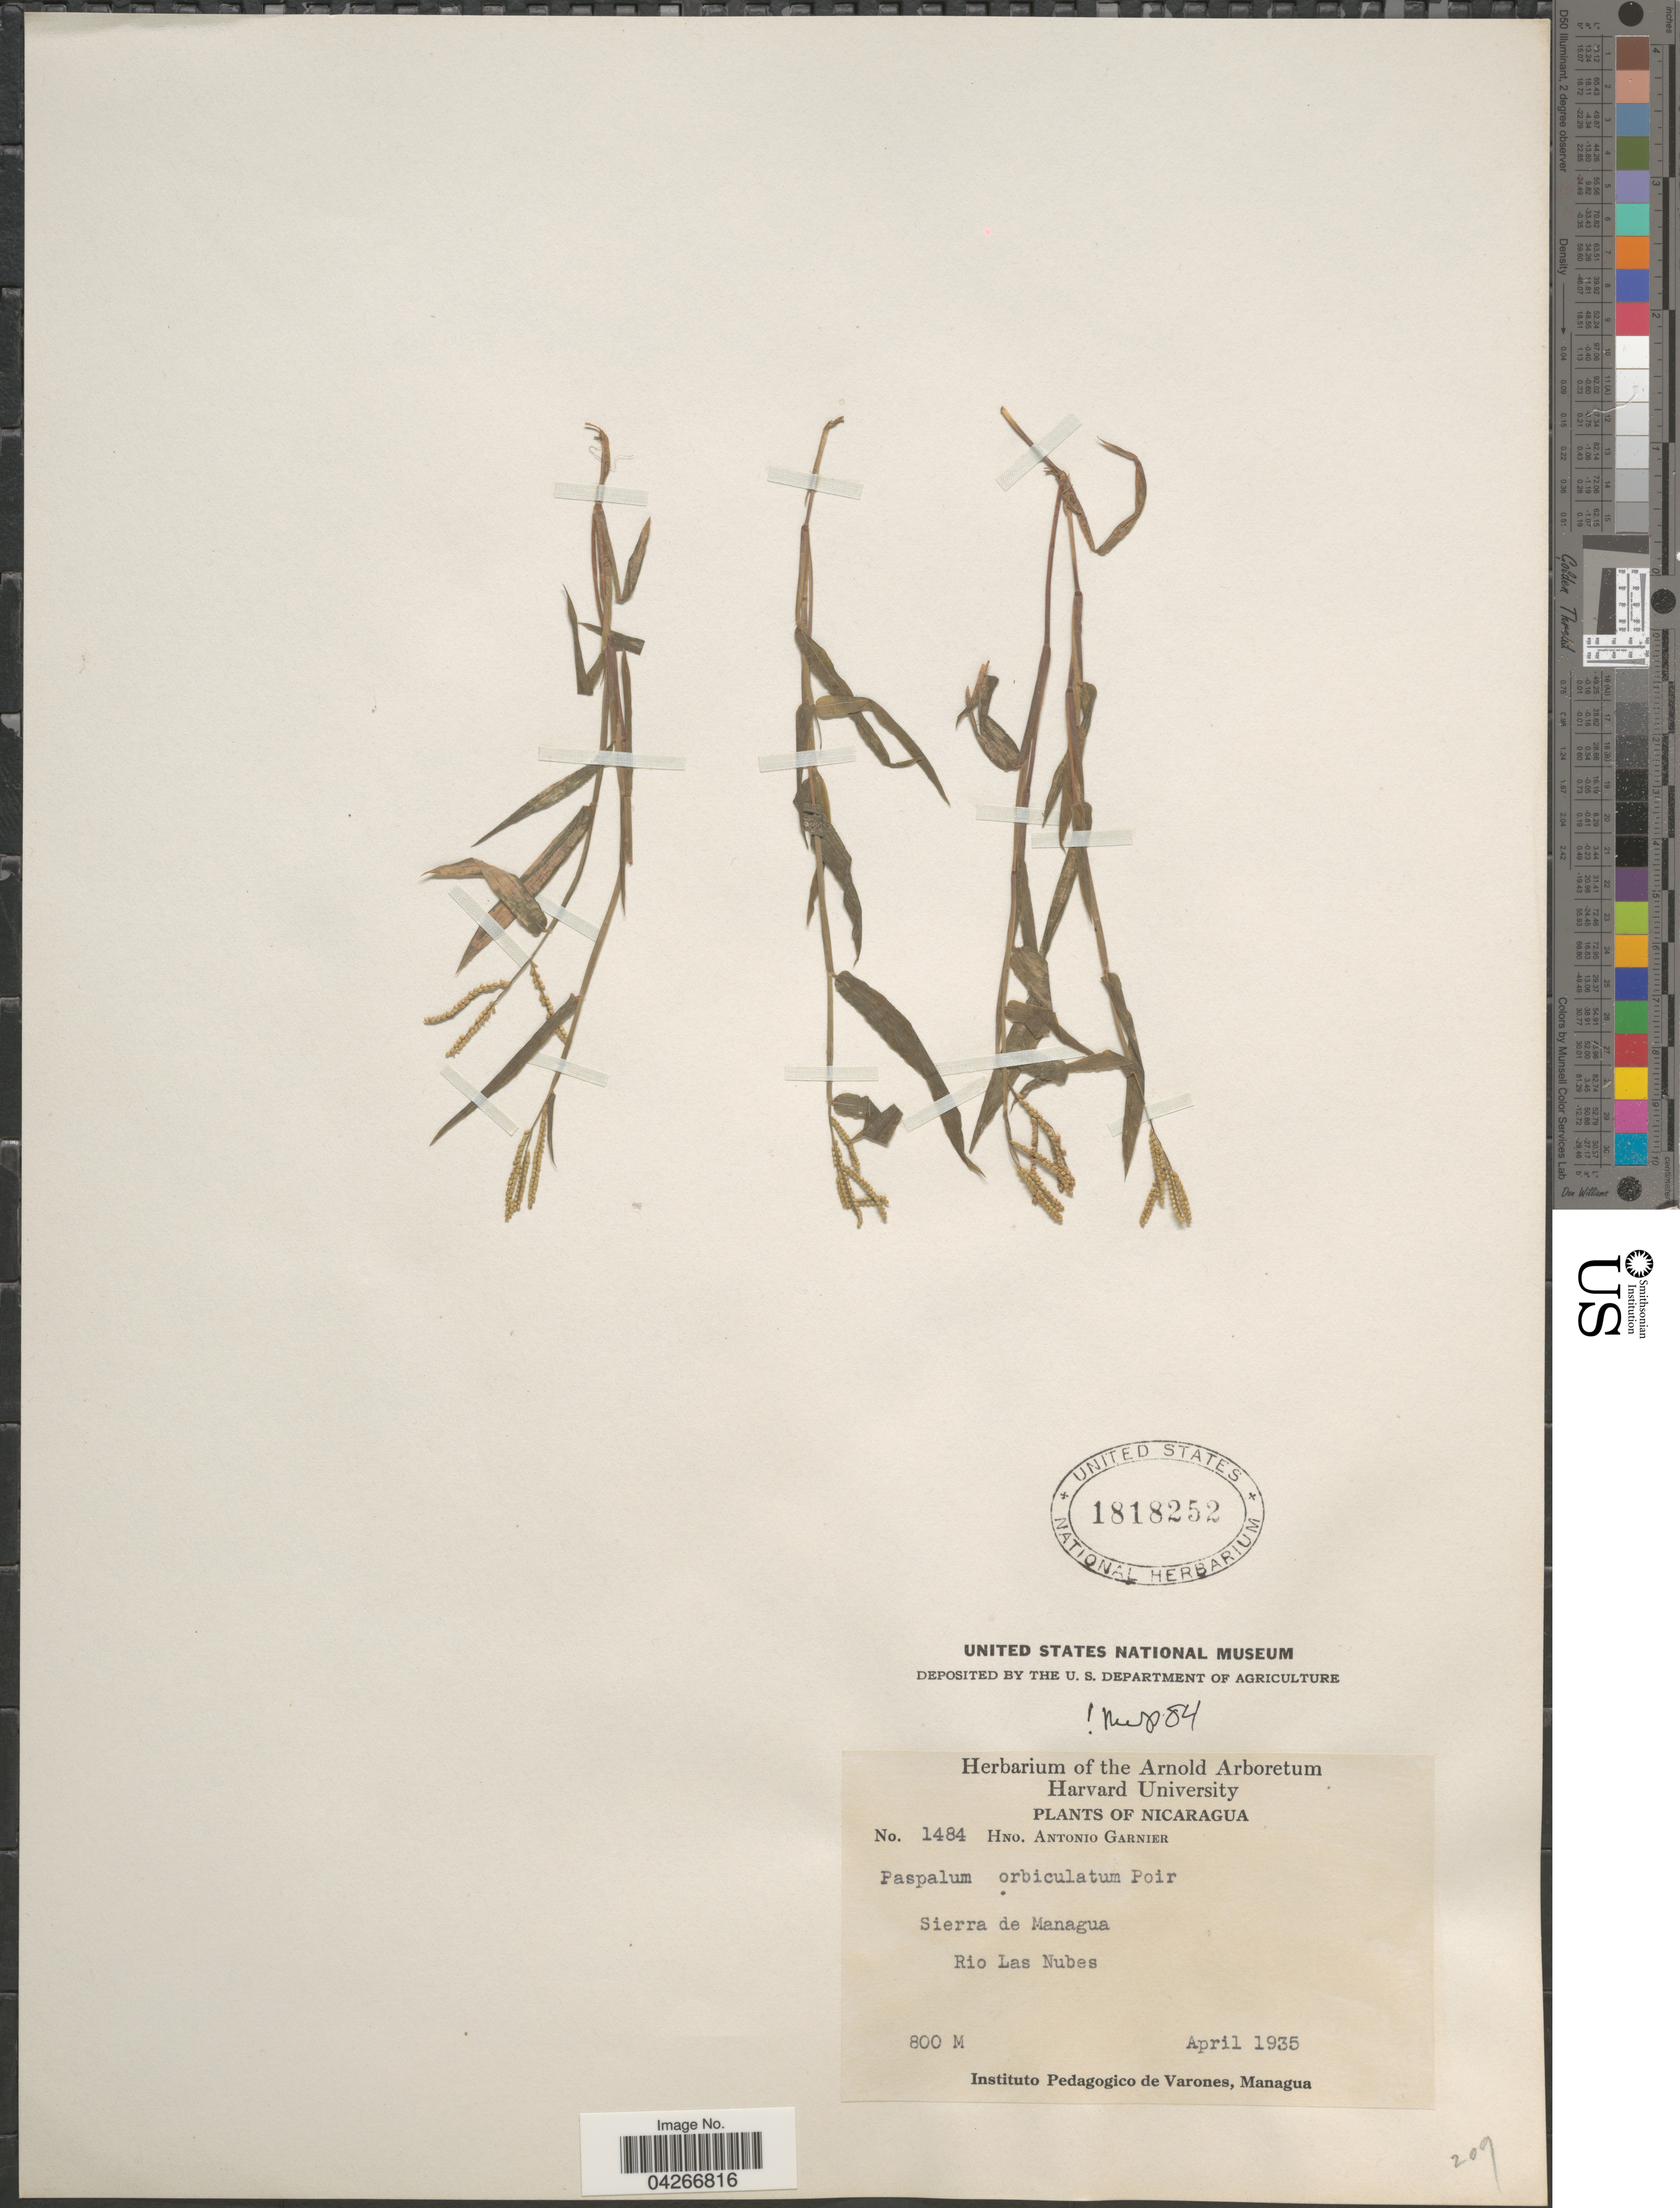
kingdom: Plantae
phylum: Tracheophyta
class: Liliopsida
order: Poales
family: Poaceae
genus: Paspalum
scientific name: Paspalum orbiculatum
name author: Poir. in Lam.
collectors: Bro. A. Garnier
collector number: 1484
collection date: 1935-04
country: Nicaragua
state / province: Managua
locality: Sierra de Managua. Rio Las Nubes.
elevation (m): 800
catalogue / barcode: US 1818252